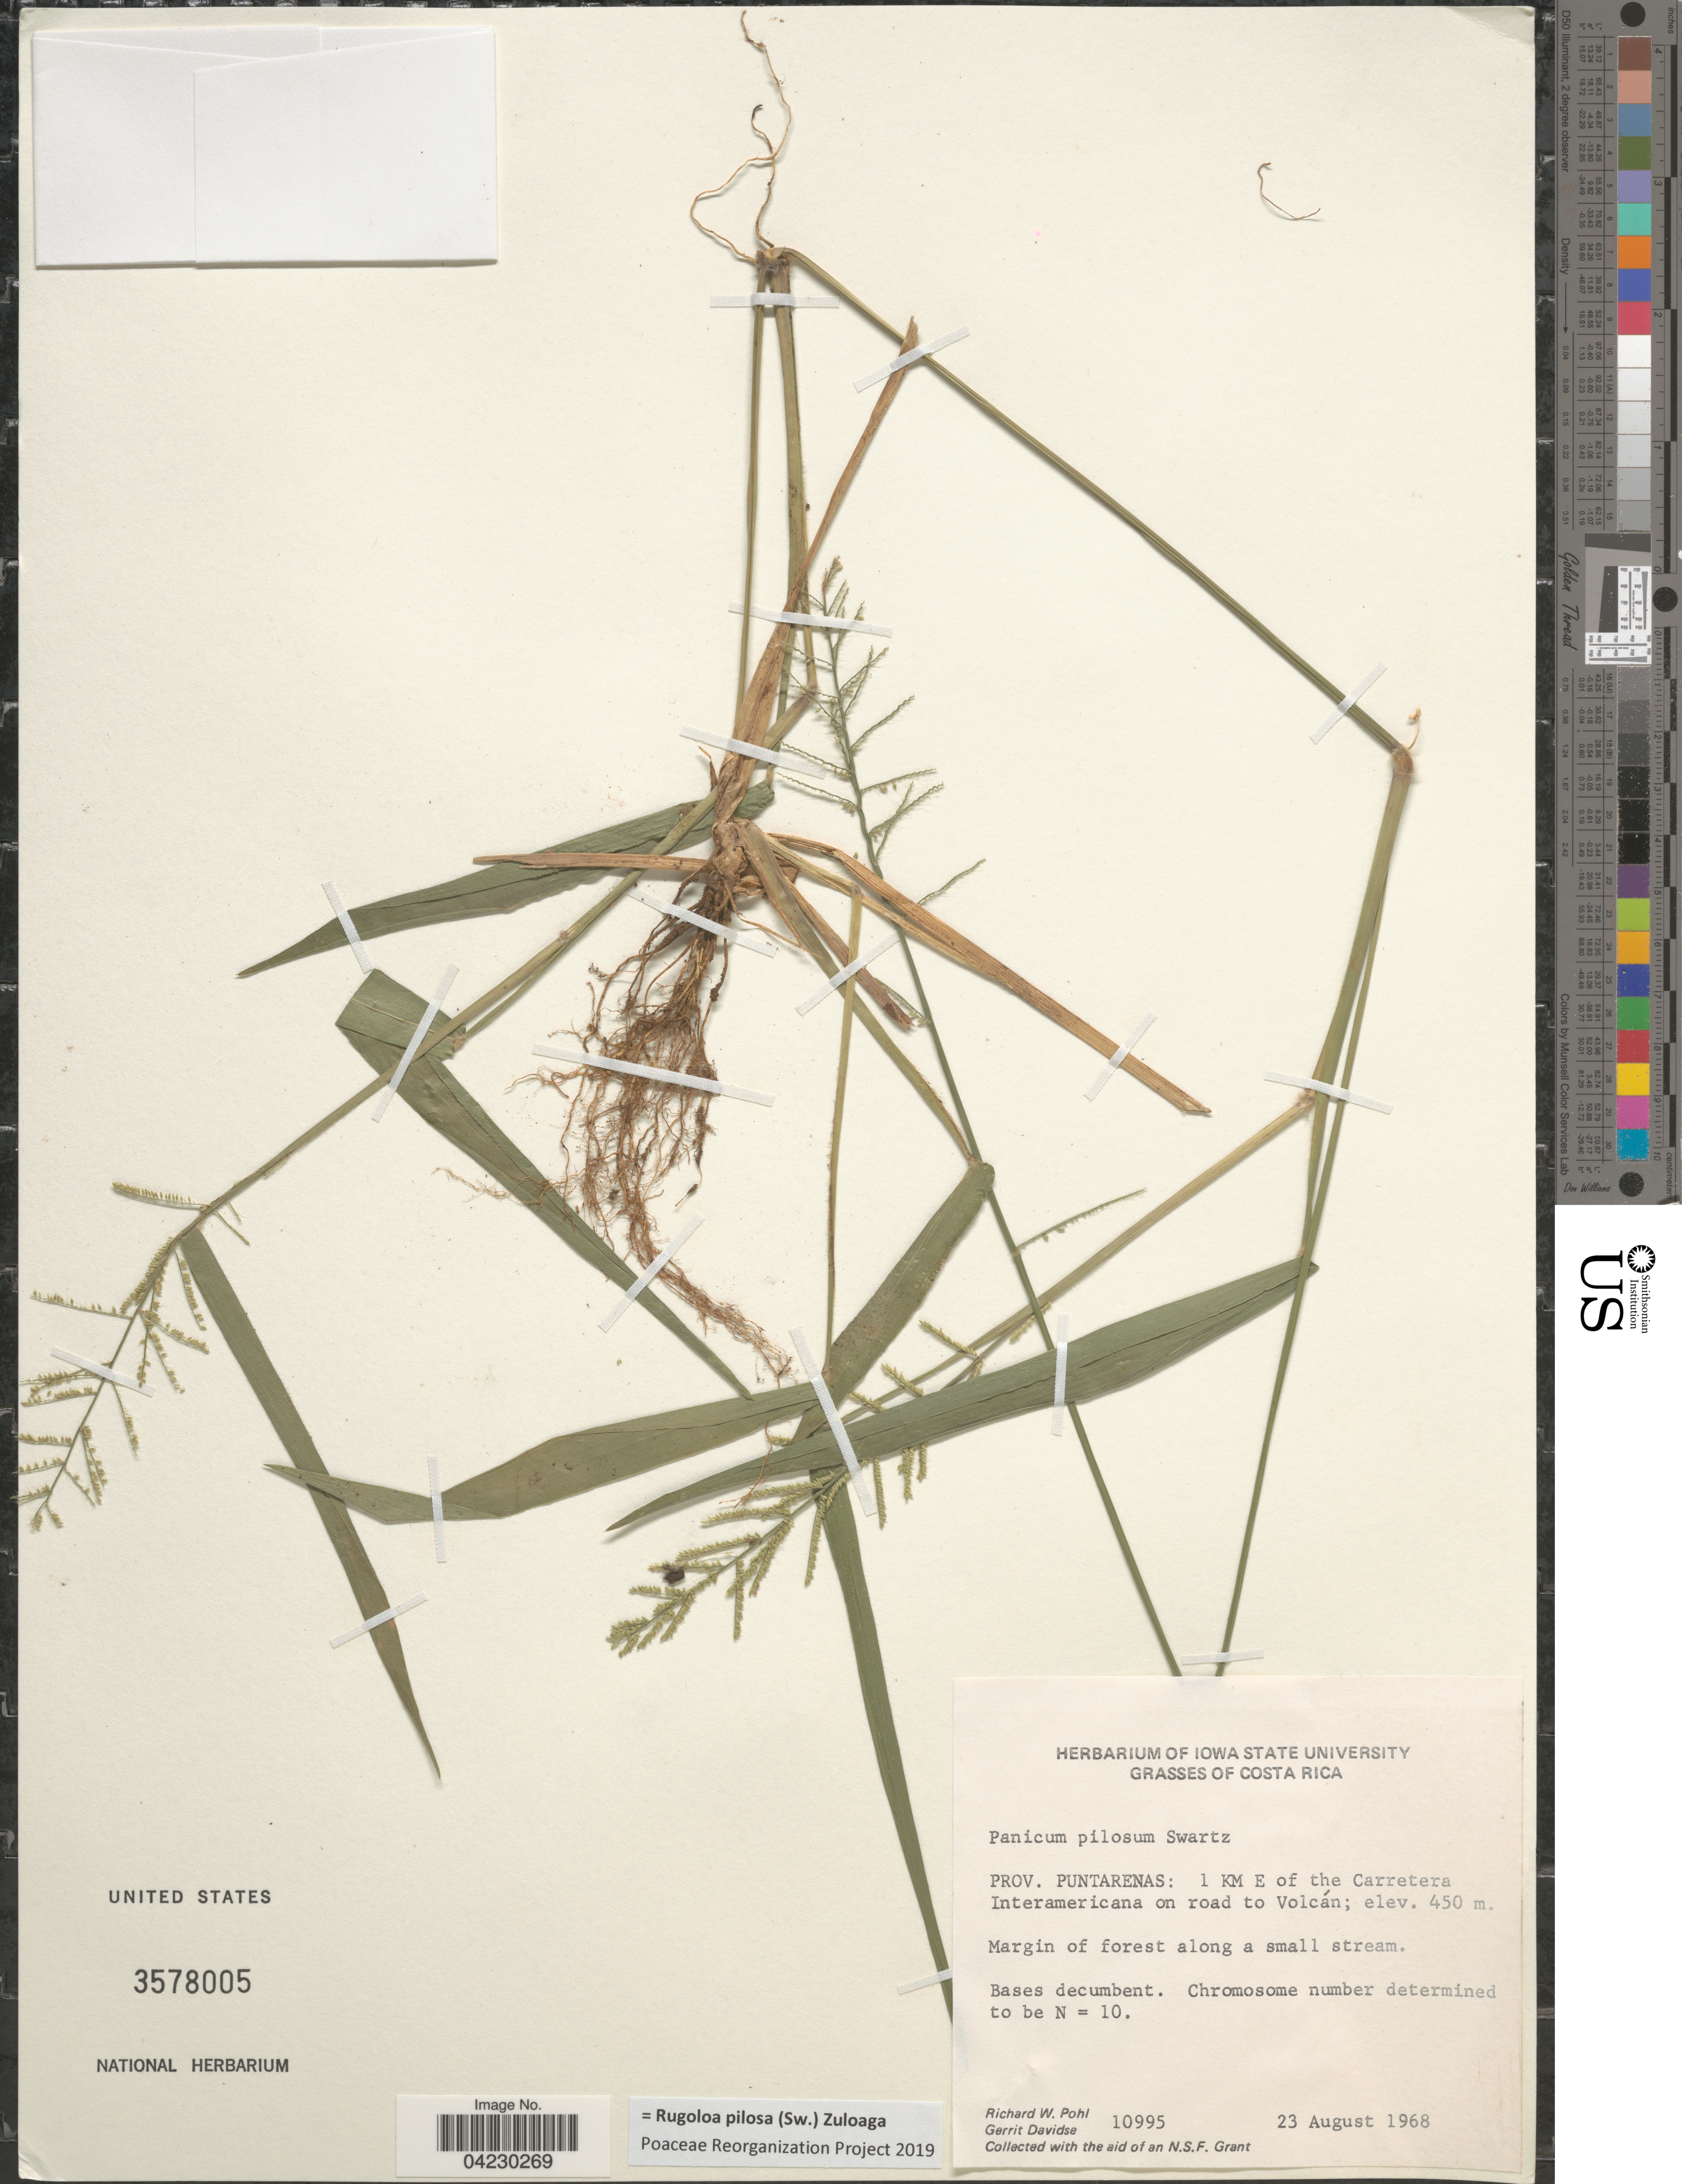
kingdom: Plantae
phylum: Tracheophyta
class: Liliopsida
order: Poales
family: Poaceae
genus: Rugoloa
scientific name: Rugoloa pilosa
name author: (Sw.) Zuloaga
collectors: R. W. Pohl & G. Davidse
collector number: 10995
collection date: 1968-08-23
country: Costa Rica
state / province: Puntarenas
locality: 1 KM E of the Carretera Interamericana on road to Volcán.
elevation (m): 450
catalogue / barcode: US 3578005